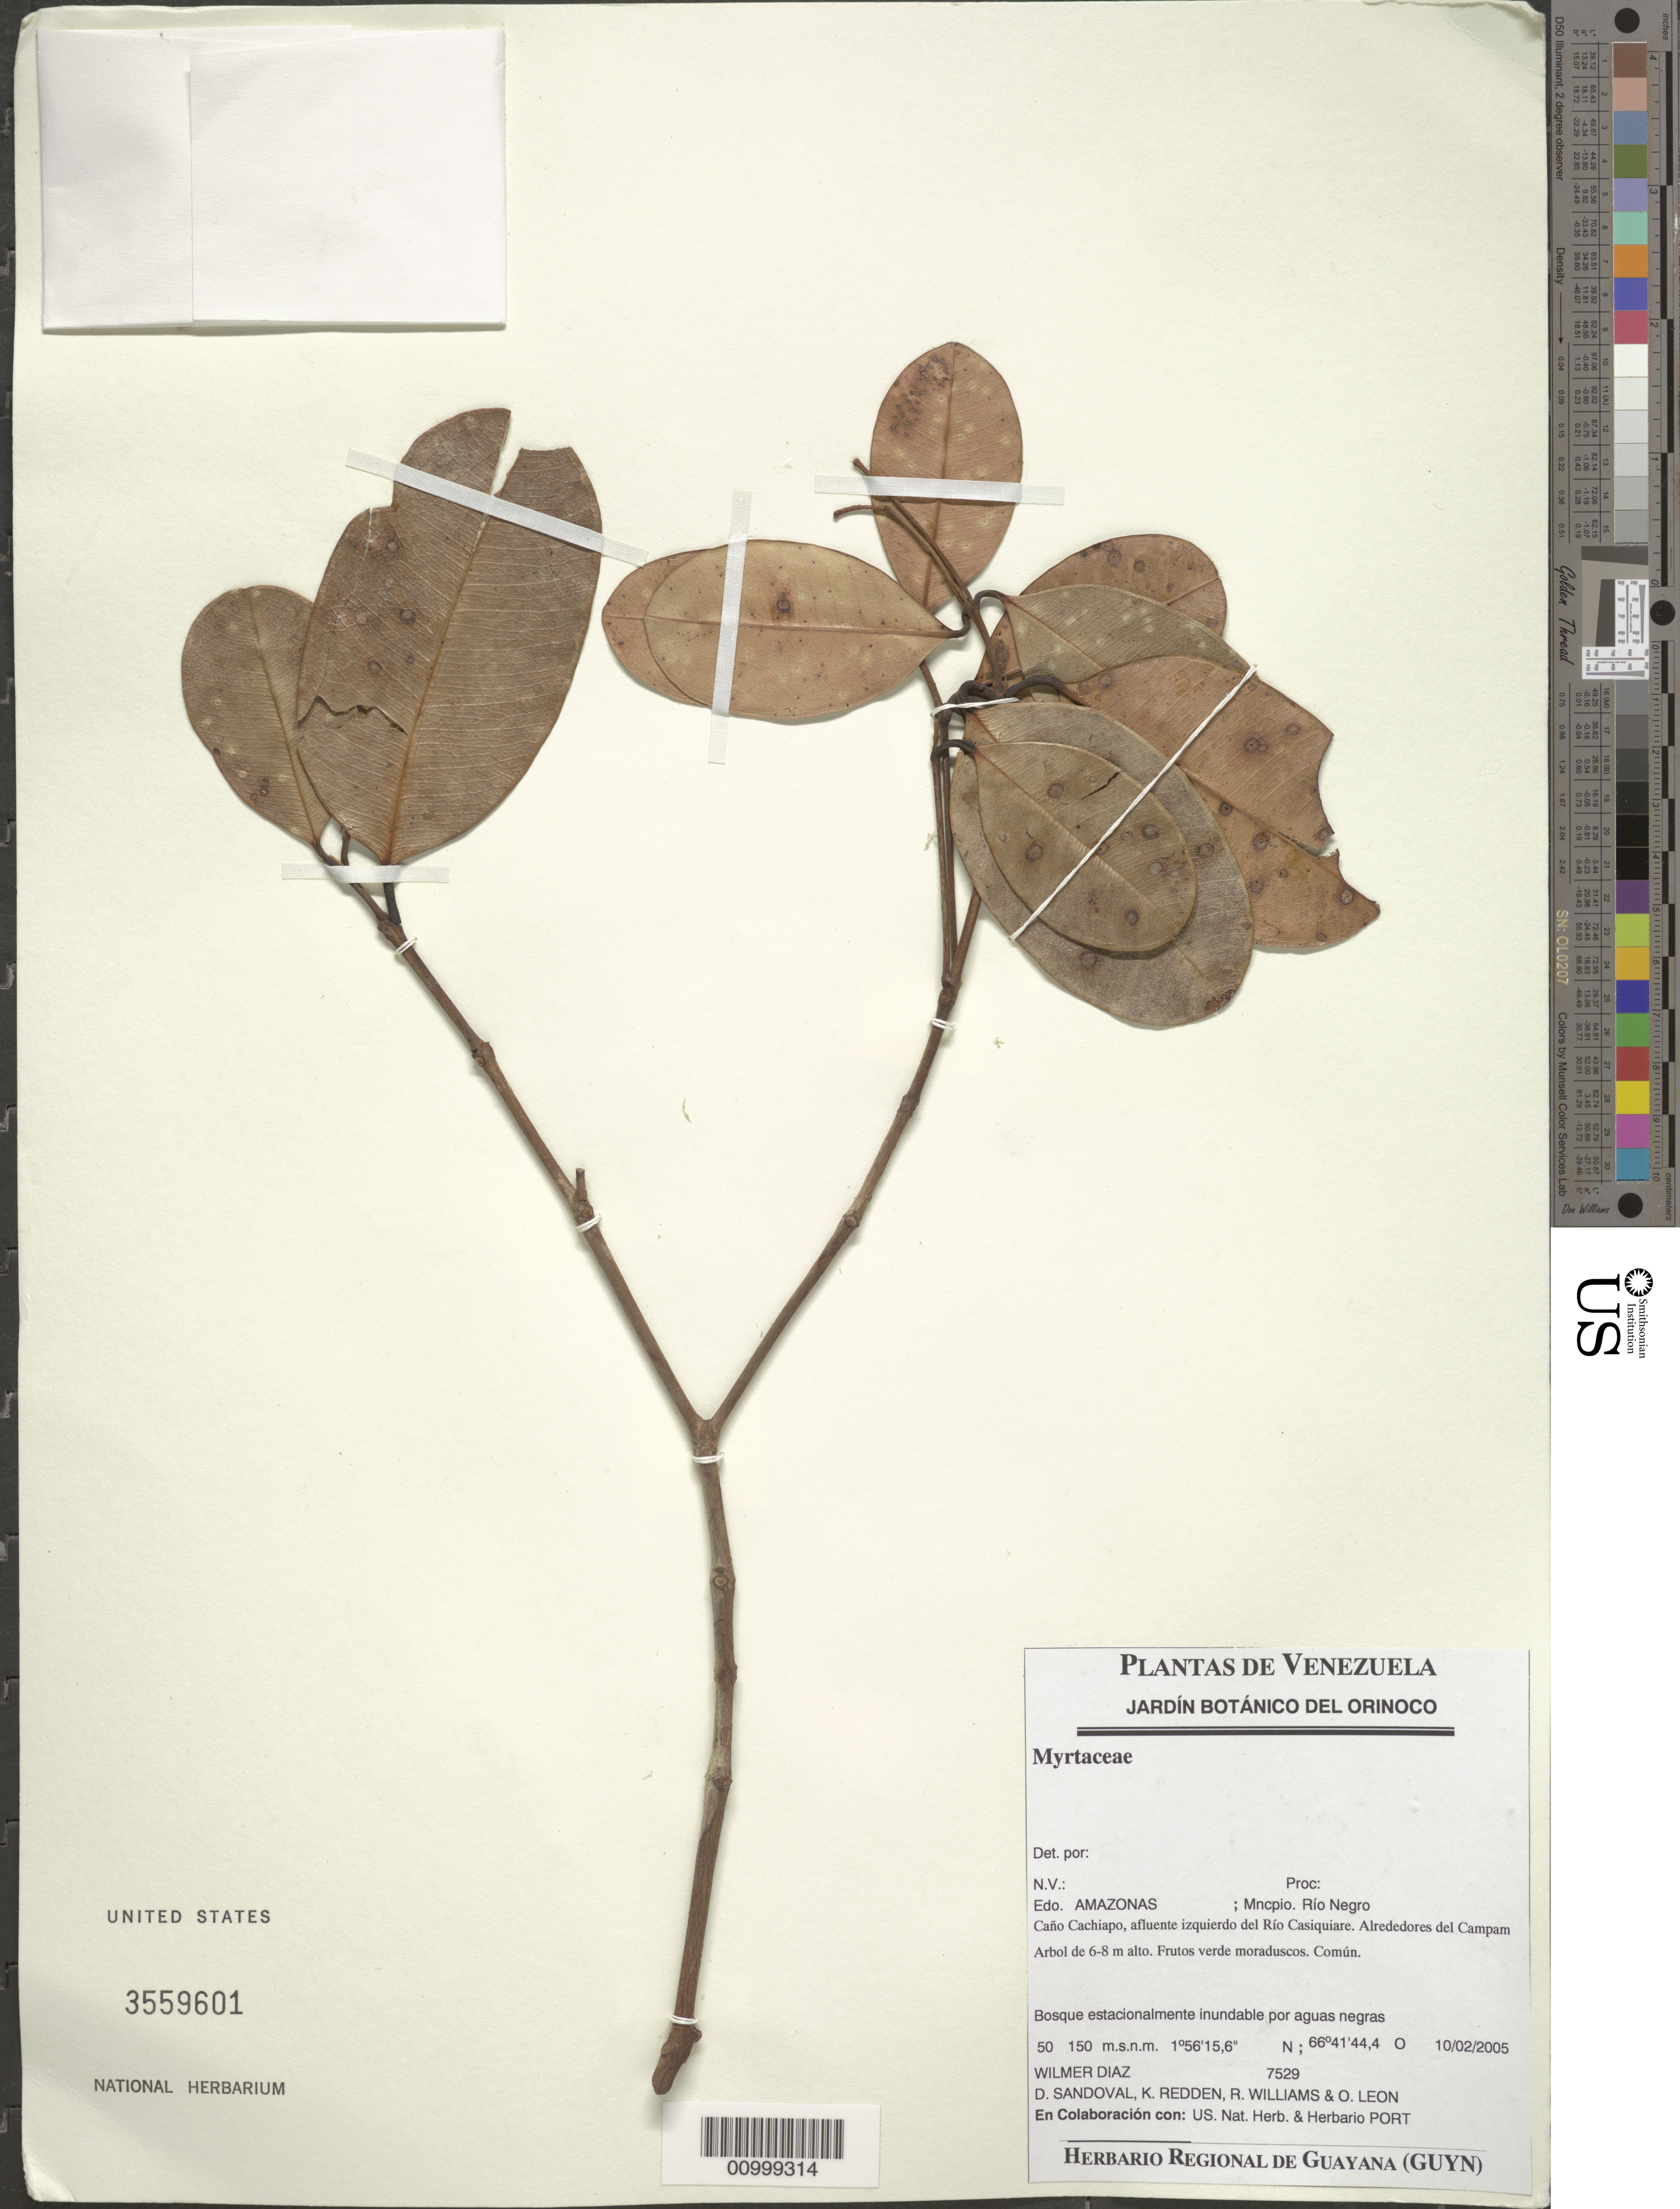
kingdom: Plantae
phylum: Tracheophyta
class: Magnoliopsida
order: Myrtales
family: Myrtaceae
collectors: W. Díaz P., D. Sandoval, K. M. Redden, R. Williams & O. León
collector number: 7529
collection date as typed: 10-Feb-05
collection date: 2005-02-10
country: Venezuela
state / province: Amazonas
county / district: Río Negro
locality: Cano Cachiapo, afluente izquierdo del Rio Casiquiare. Alrededores del Campamento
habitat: Bosque estacionalmente inundable por aguas negras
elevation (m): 50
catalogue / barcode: US 3559601